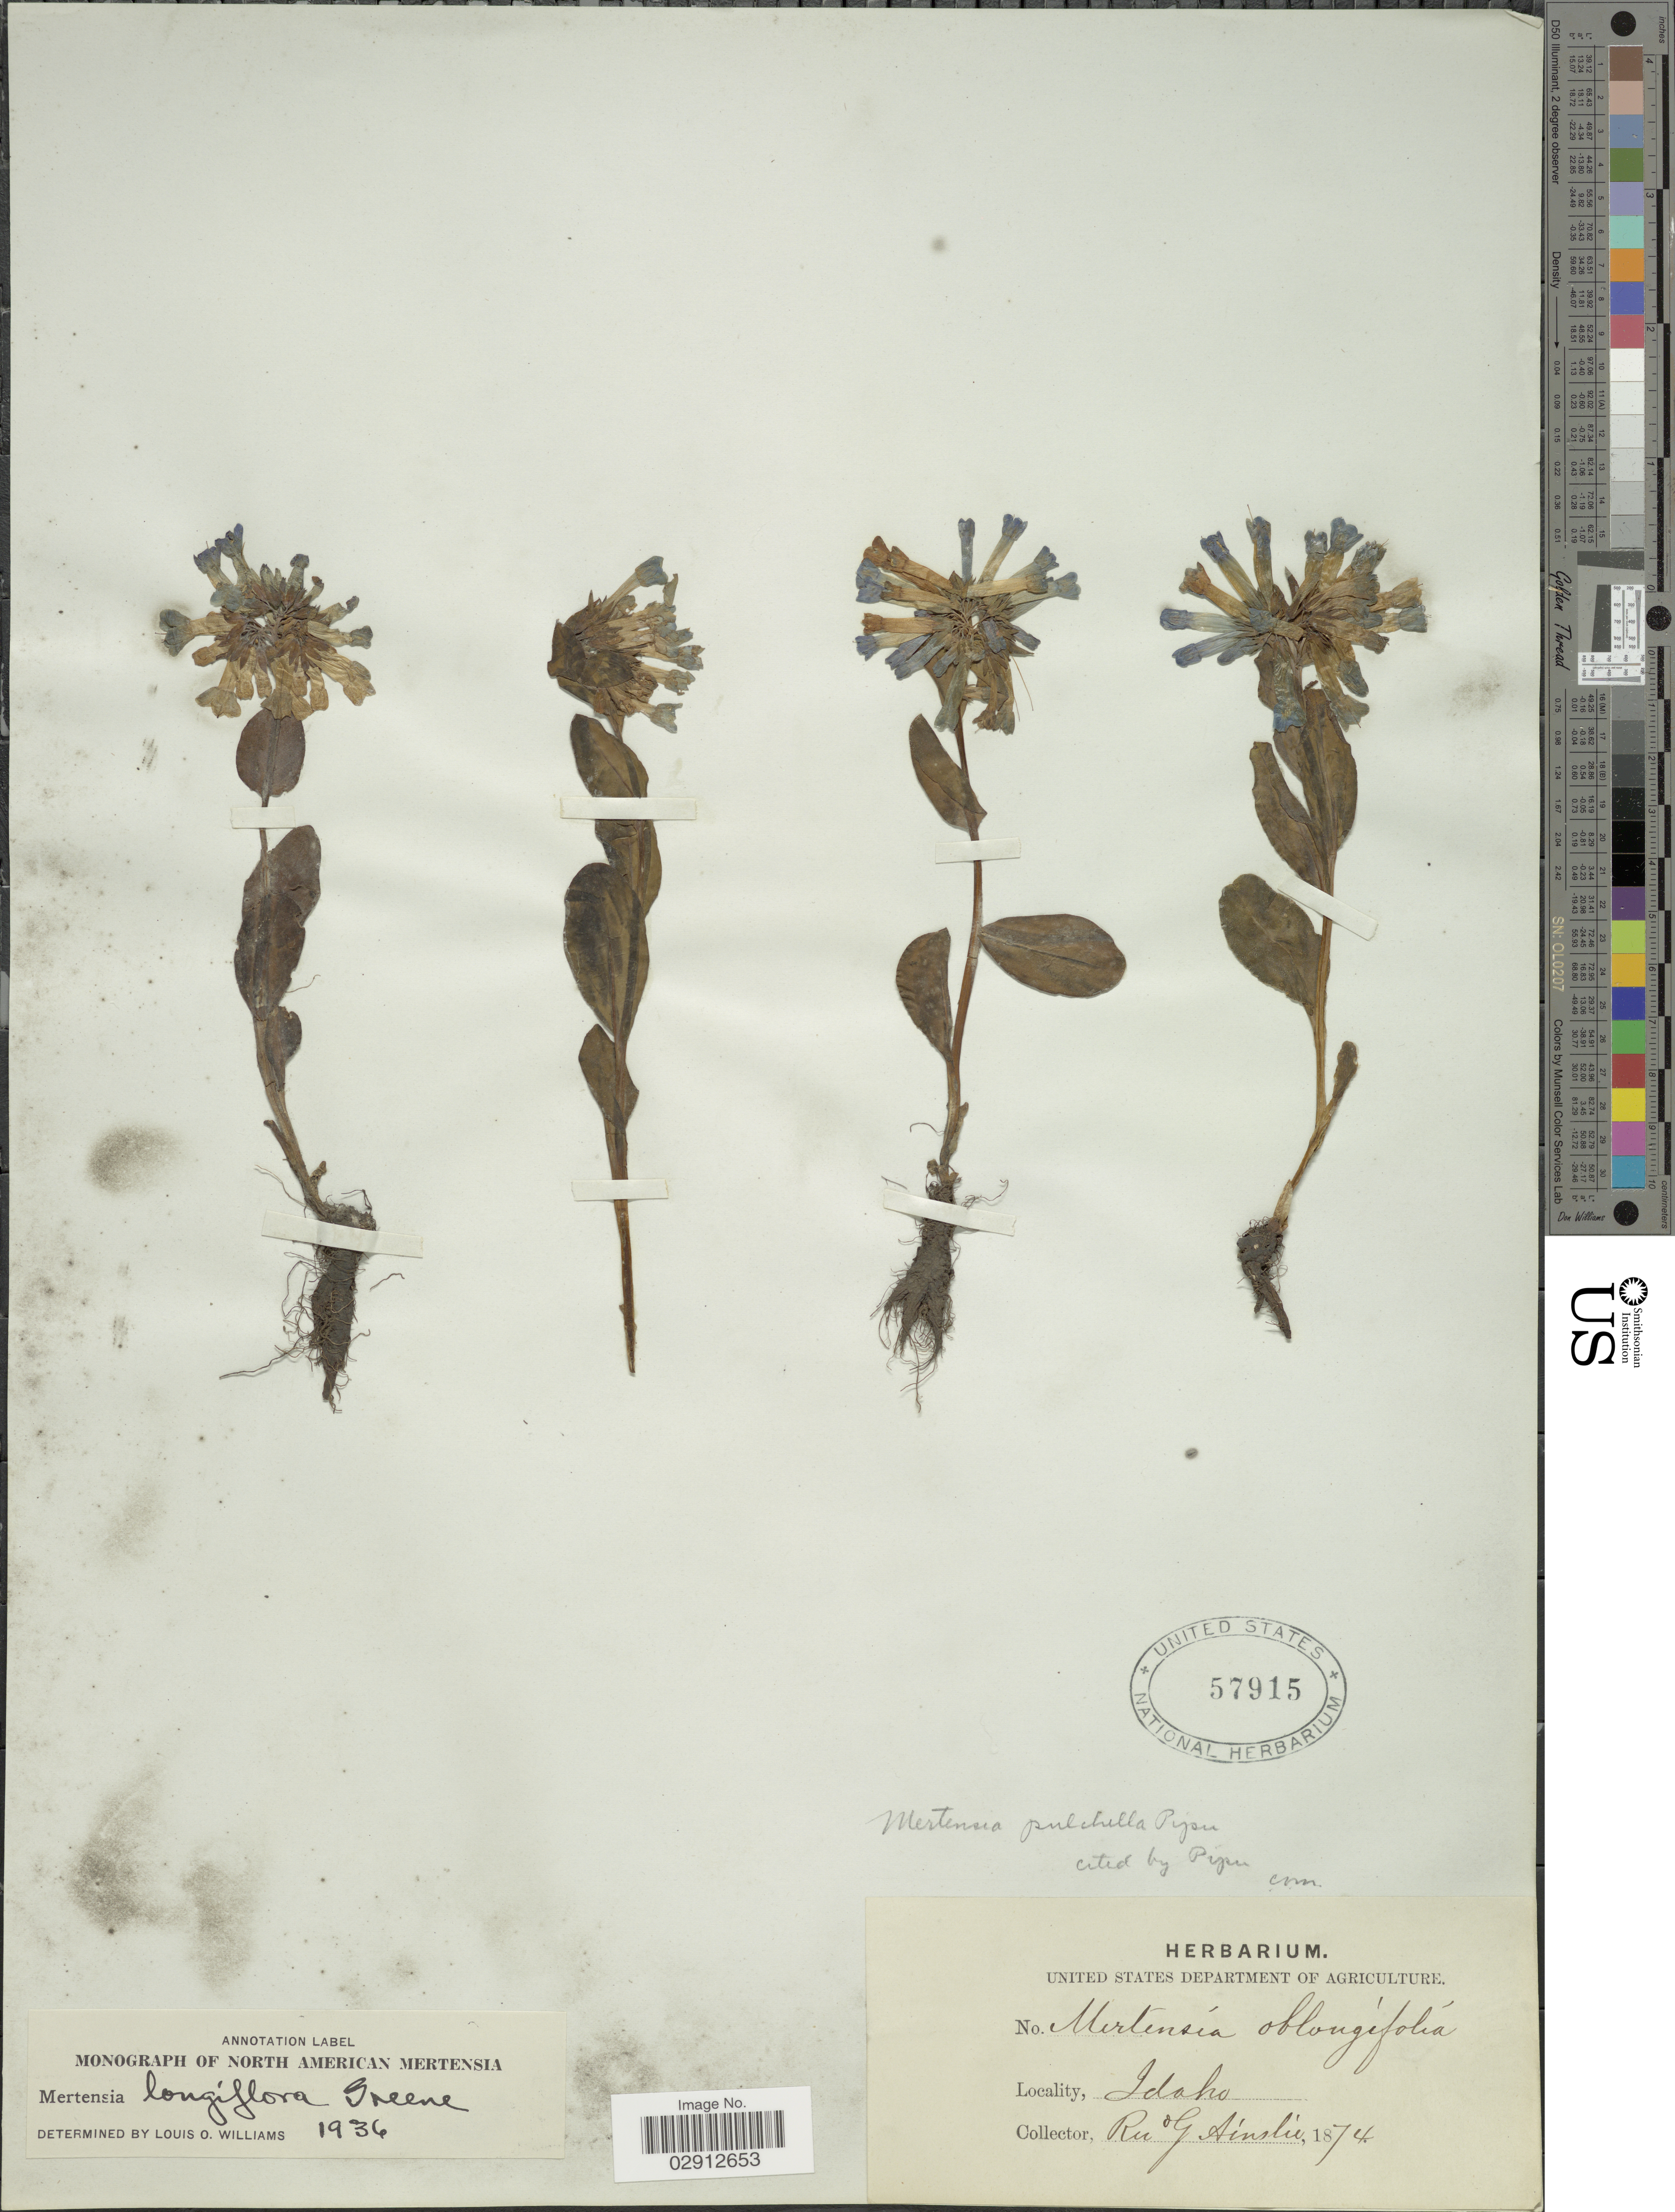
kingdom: Plantae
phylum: Tracheophyta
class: Magnoliopsida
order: Boraginales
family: Boraginaceae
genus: Mertensia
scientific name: Mertensia longiflora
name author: Rydb.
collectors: G. Ainslie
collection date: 1874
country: United States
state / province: Idaho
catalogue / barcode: US 57915